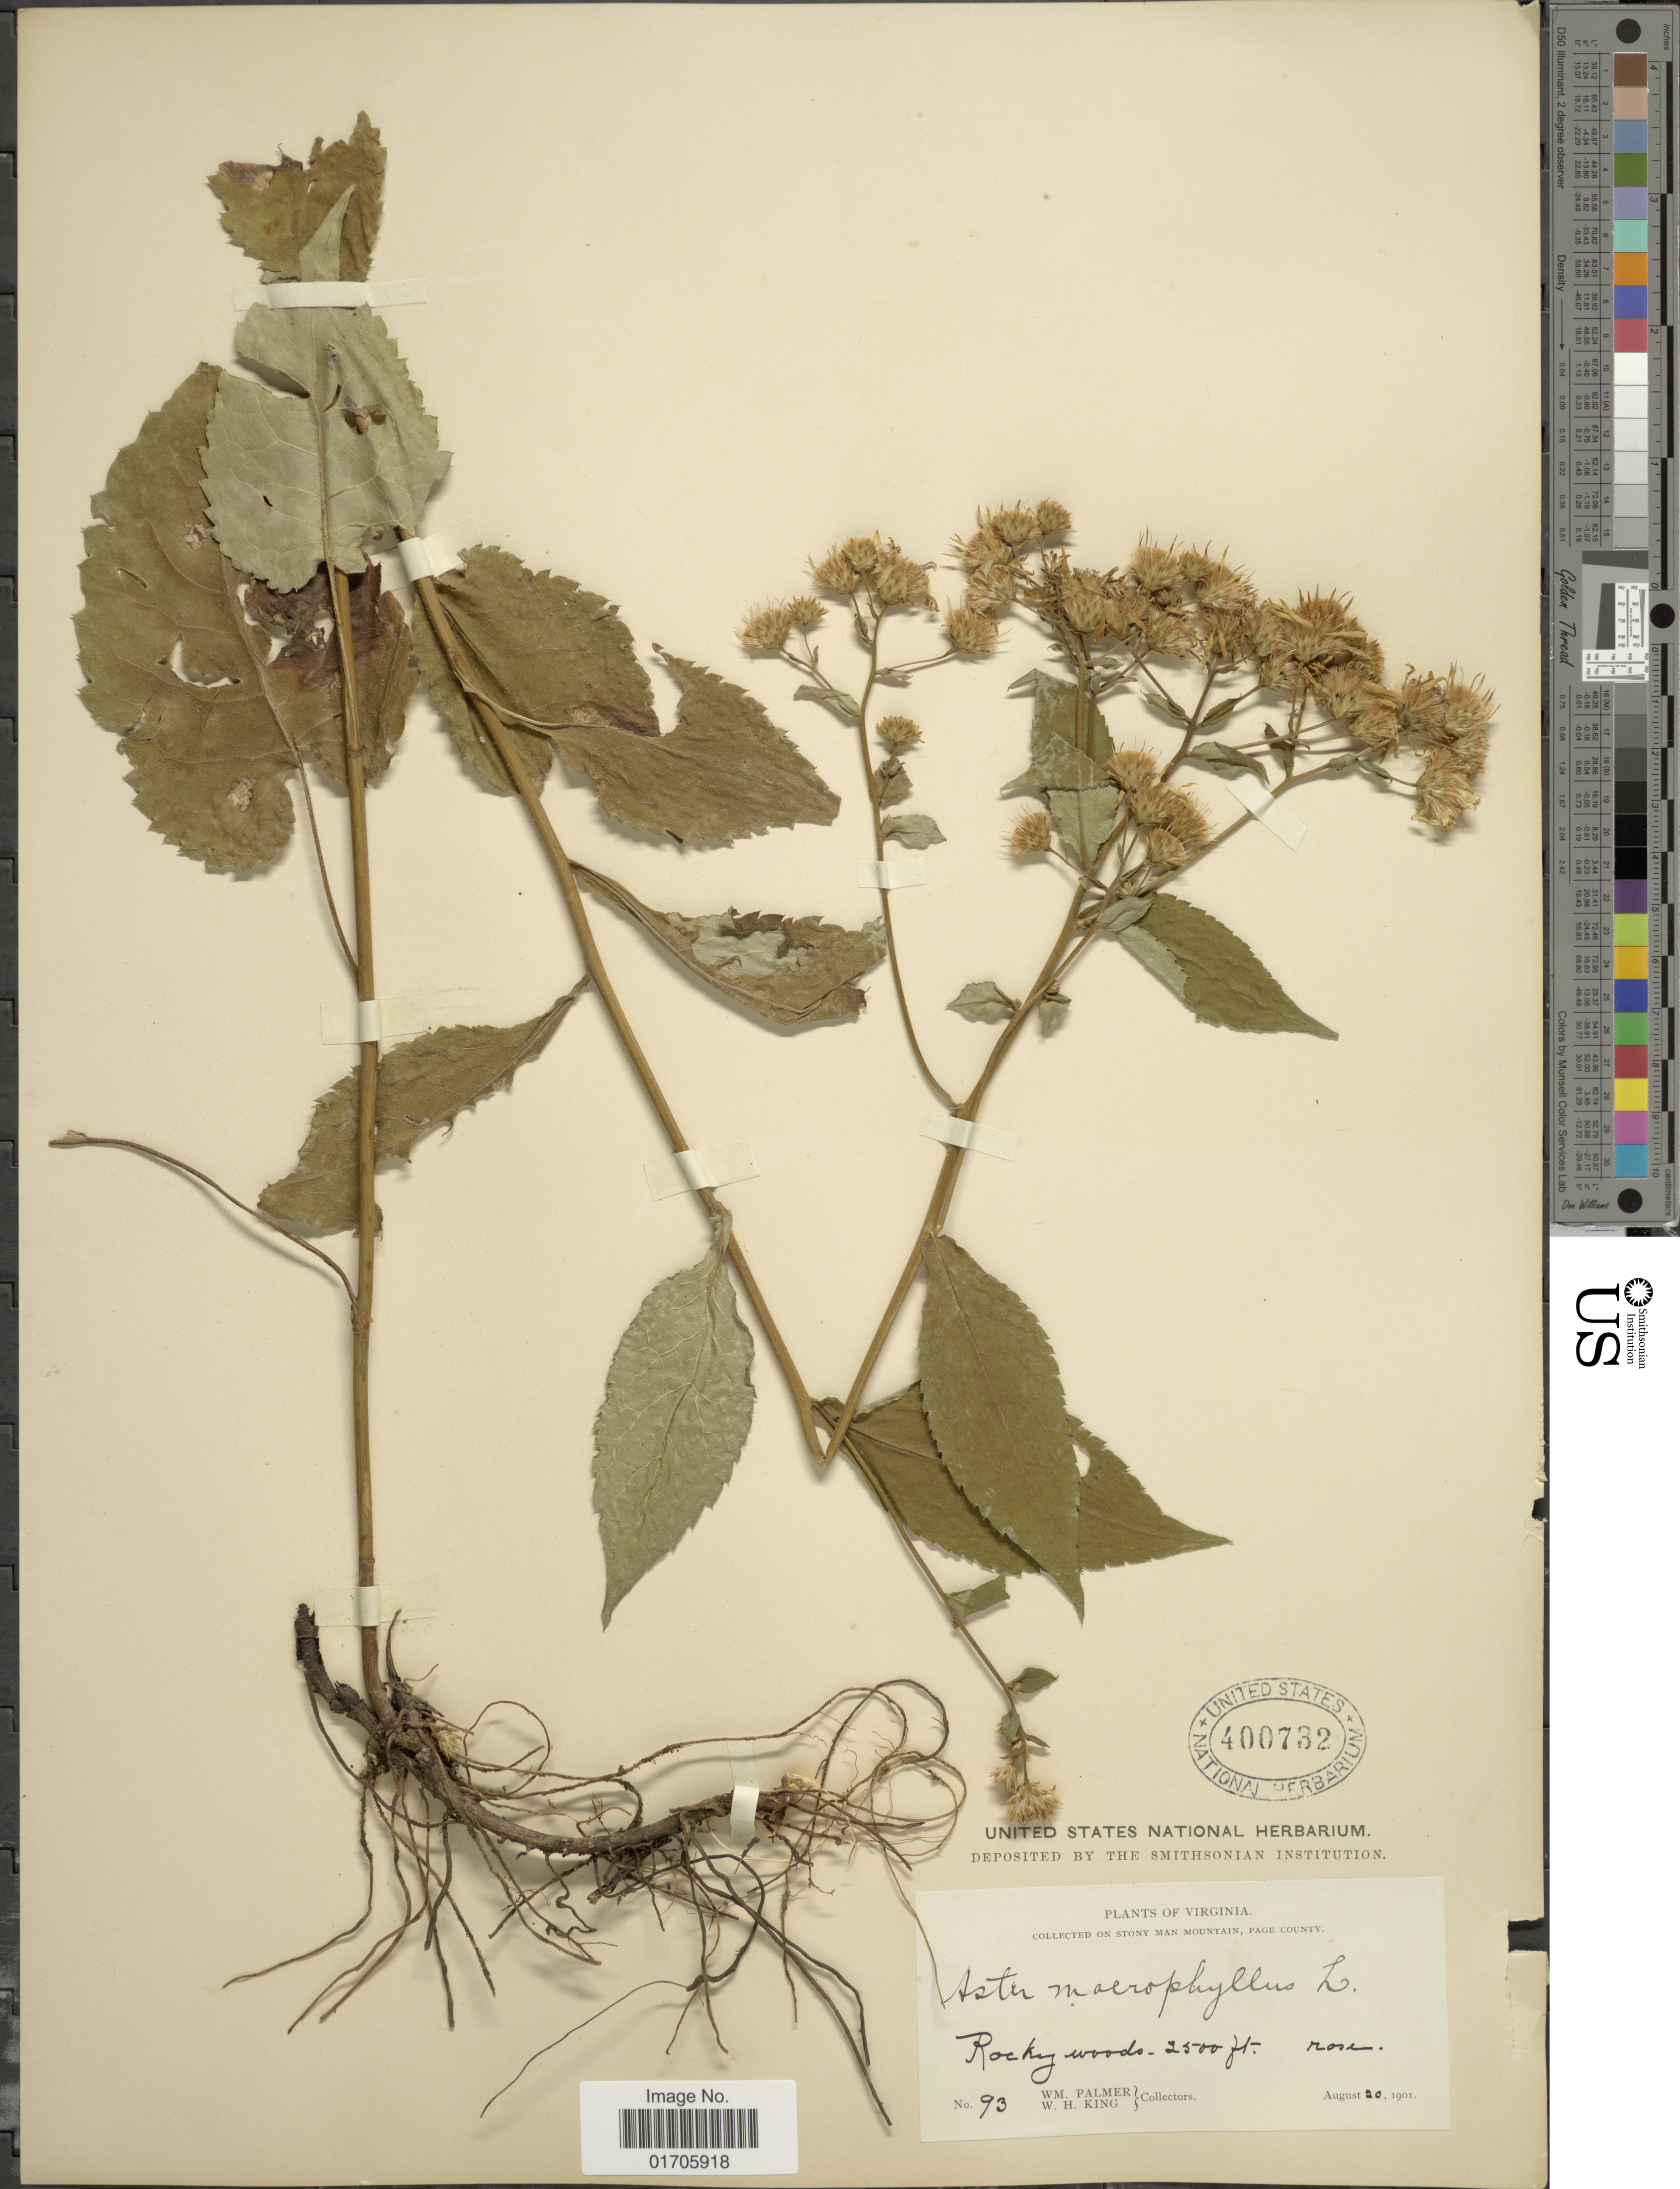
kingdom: Plantae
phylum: Tracheophyta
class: Magnoliopsida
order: Asterales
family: Asteraceae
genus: Eurybia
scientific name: Eurybia macrophylla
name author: (L.) Cass.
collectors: W. Palmer & W. H. King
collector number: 93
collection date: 1901-08-20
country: United States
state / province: Virginia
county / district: Page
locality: Virginia. On Stony Man Mountain, Page County. Rocky woods.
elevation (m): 762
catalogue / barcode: US 400732